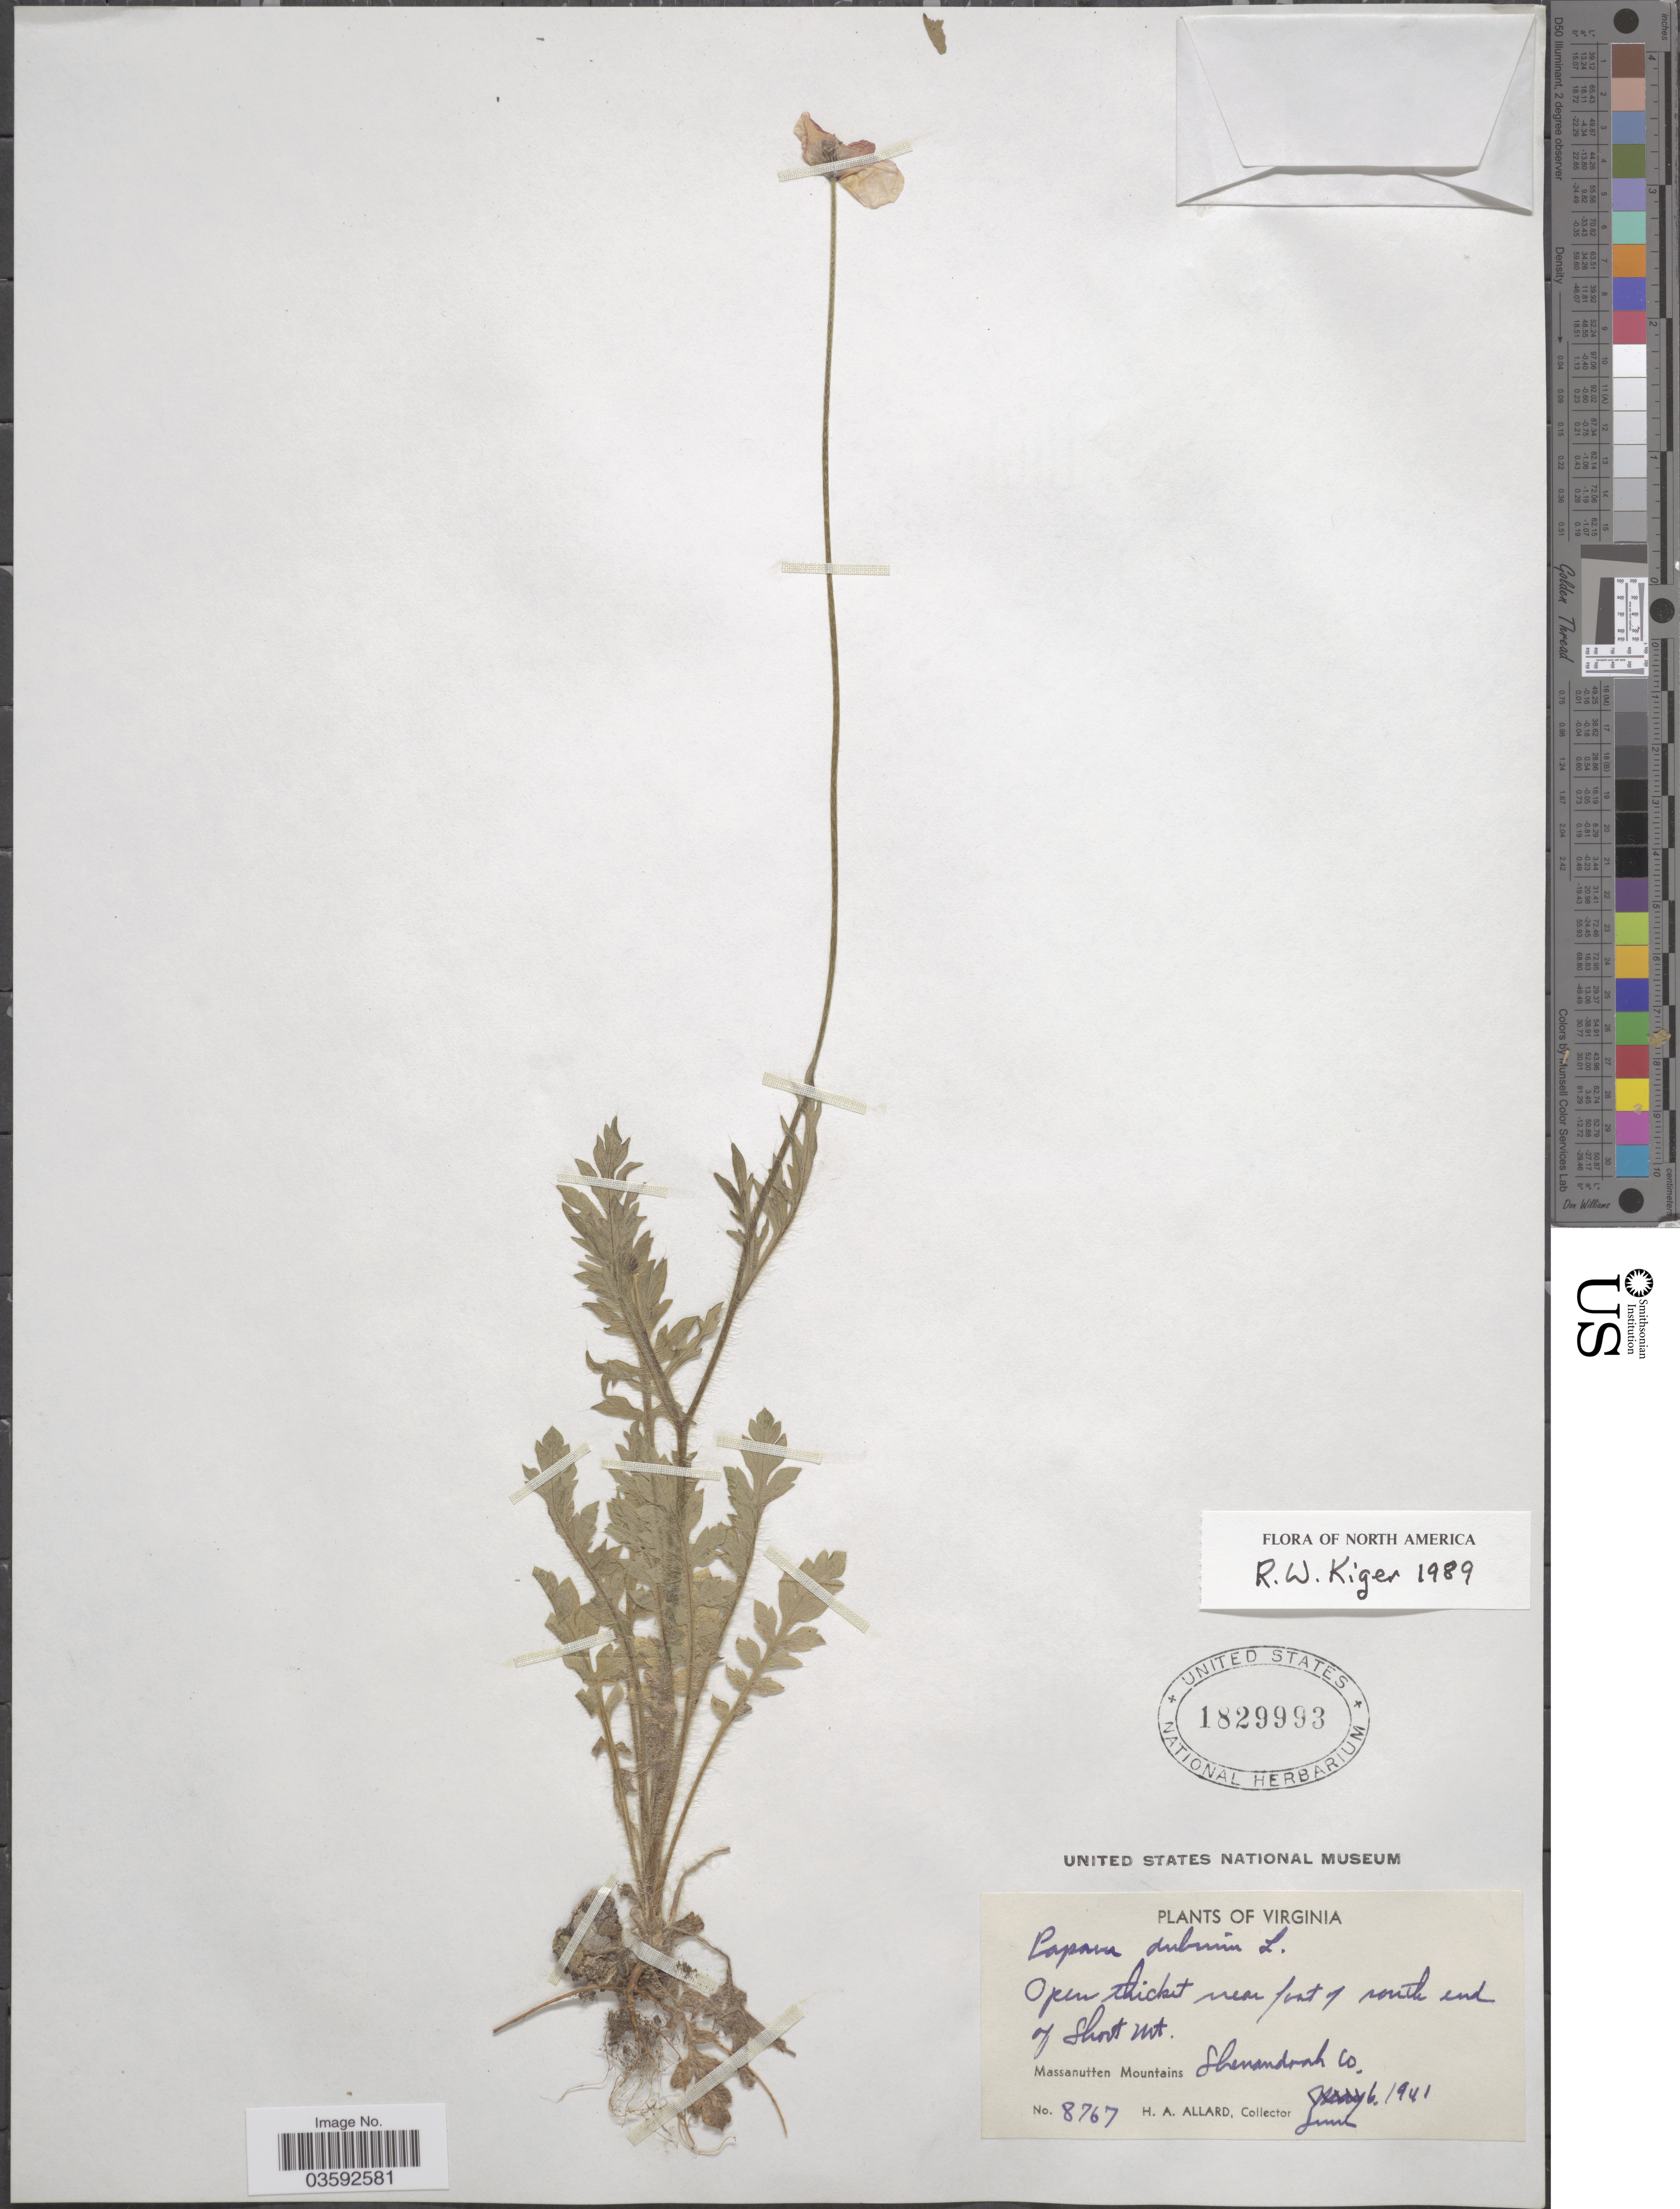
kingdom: Plantae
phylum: Tracheophyta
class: Magnoliopsida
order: Ranunculales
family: Papaveraceae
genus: Papaver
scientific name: Papaver dubium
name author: L.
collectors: H. A. Allard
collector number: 8767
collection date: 1941-06-06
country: United States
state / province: Virginia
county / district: Shenandoah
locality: Open thicket near foot of south end of Short Mt. Massanutten Mountains. Shenandoah Co.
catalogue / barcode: US 1829993